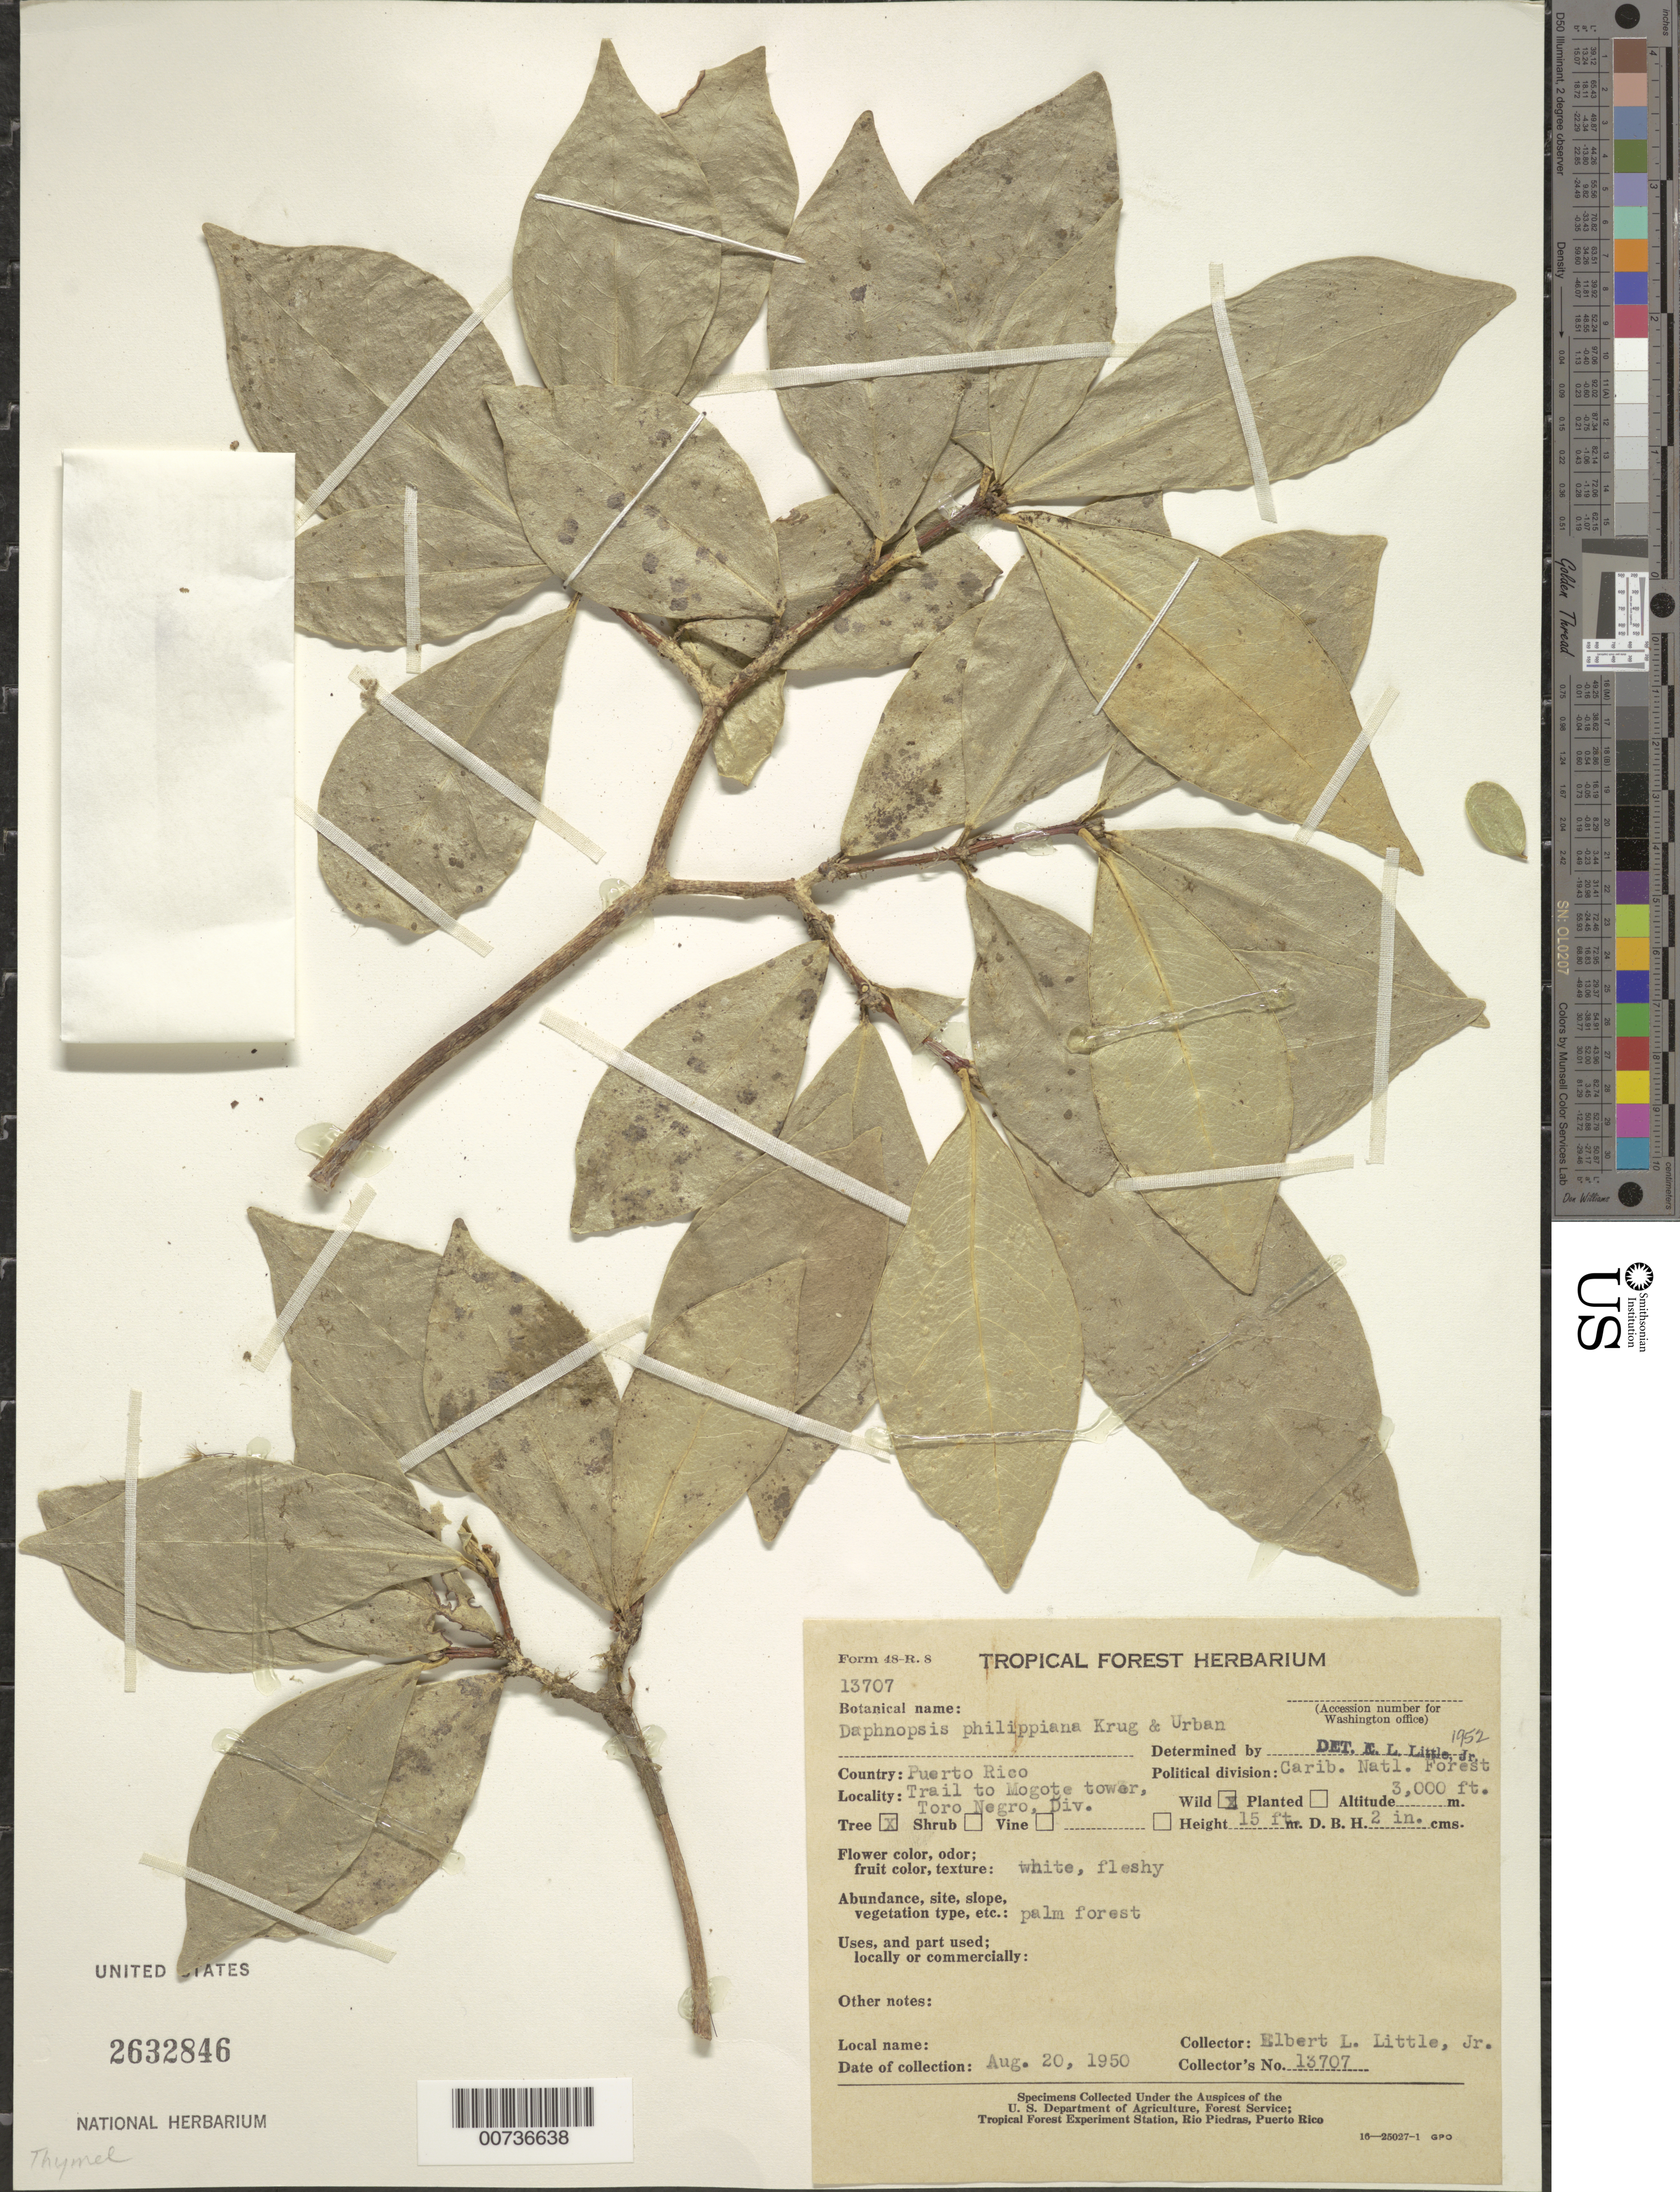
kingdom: Plantae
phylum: Tracheophyta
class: Magnoliopsida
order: Malvales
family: Thymelaeaceae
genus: Daphnopsis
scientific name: Daphnopsis philippiana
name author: Krug & Urb.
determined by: Little, Elbert L., Jr., (FSSR), United States Department of Agriculture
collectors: E. L. Little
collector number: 13707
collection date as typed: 20 Aug 1950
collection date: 1950-08-20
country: Puerto Rico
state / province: Villalba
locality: Caribbean National Forest. Trail to Mogote Tower, Toro Negro Div.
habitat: Palm forest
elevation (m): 914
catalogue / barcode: US 2632846